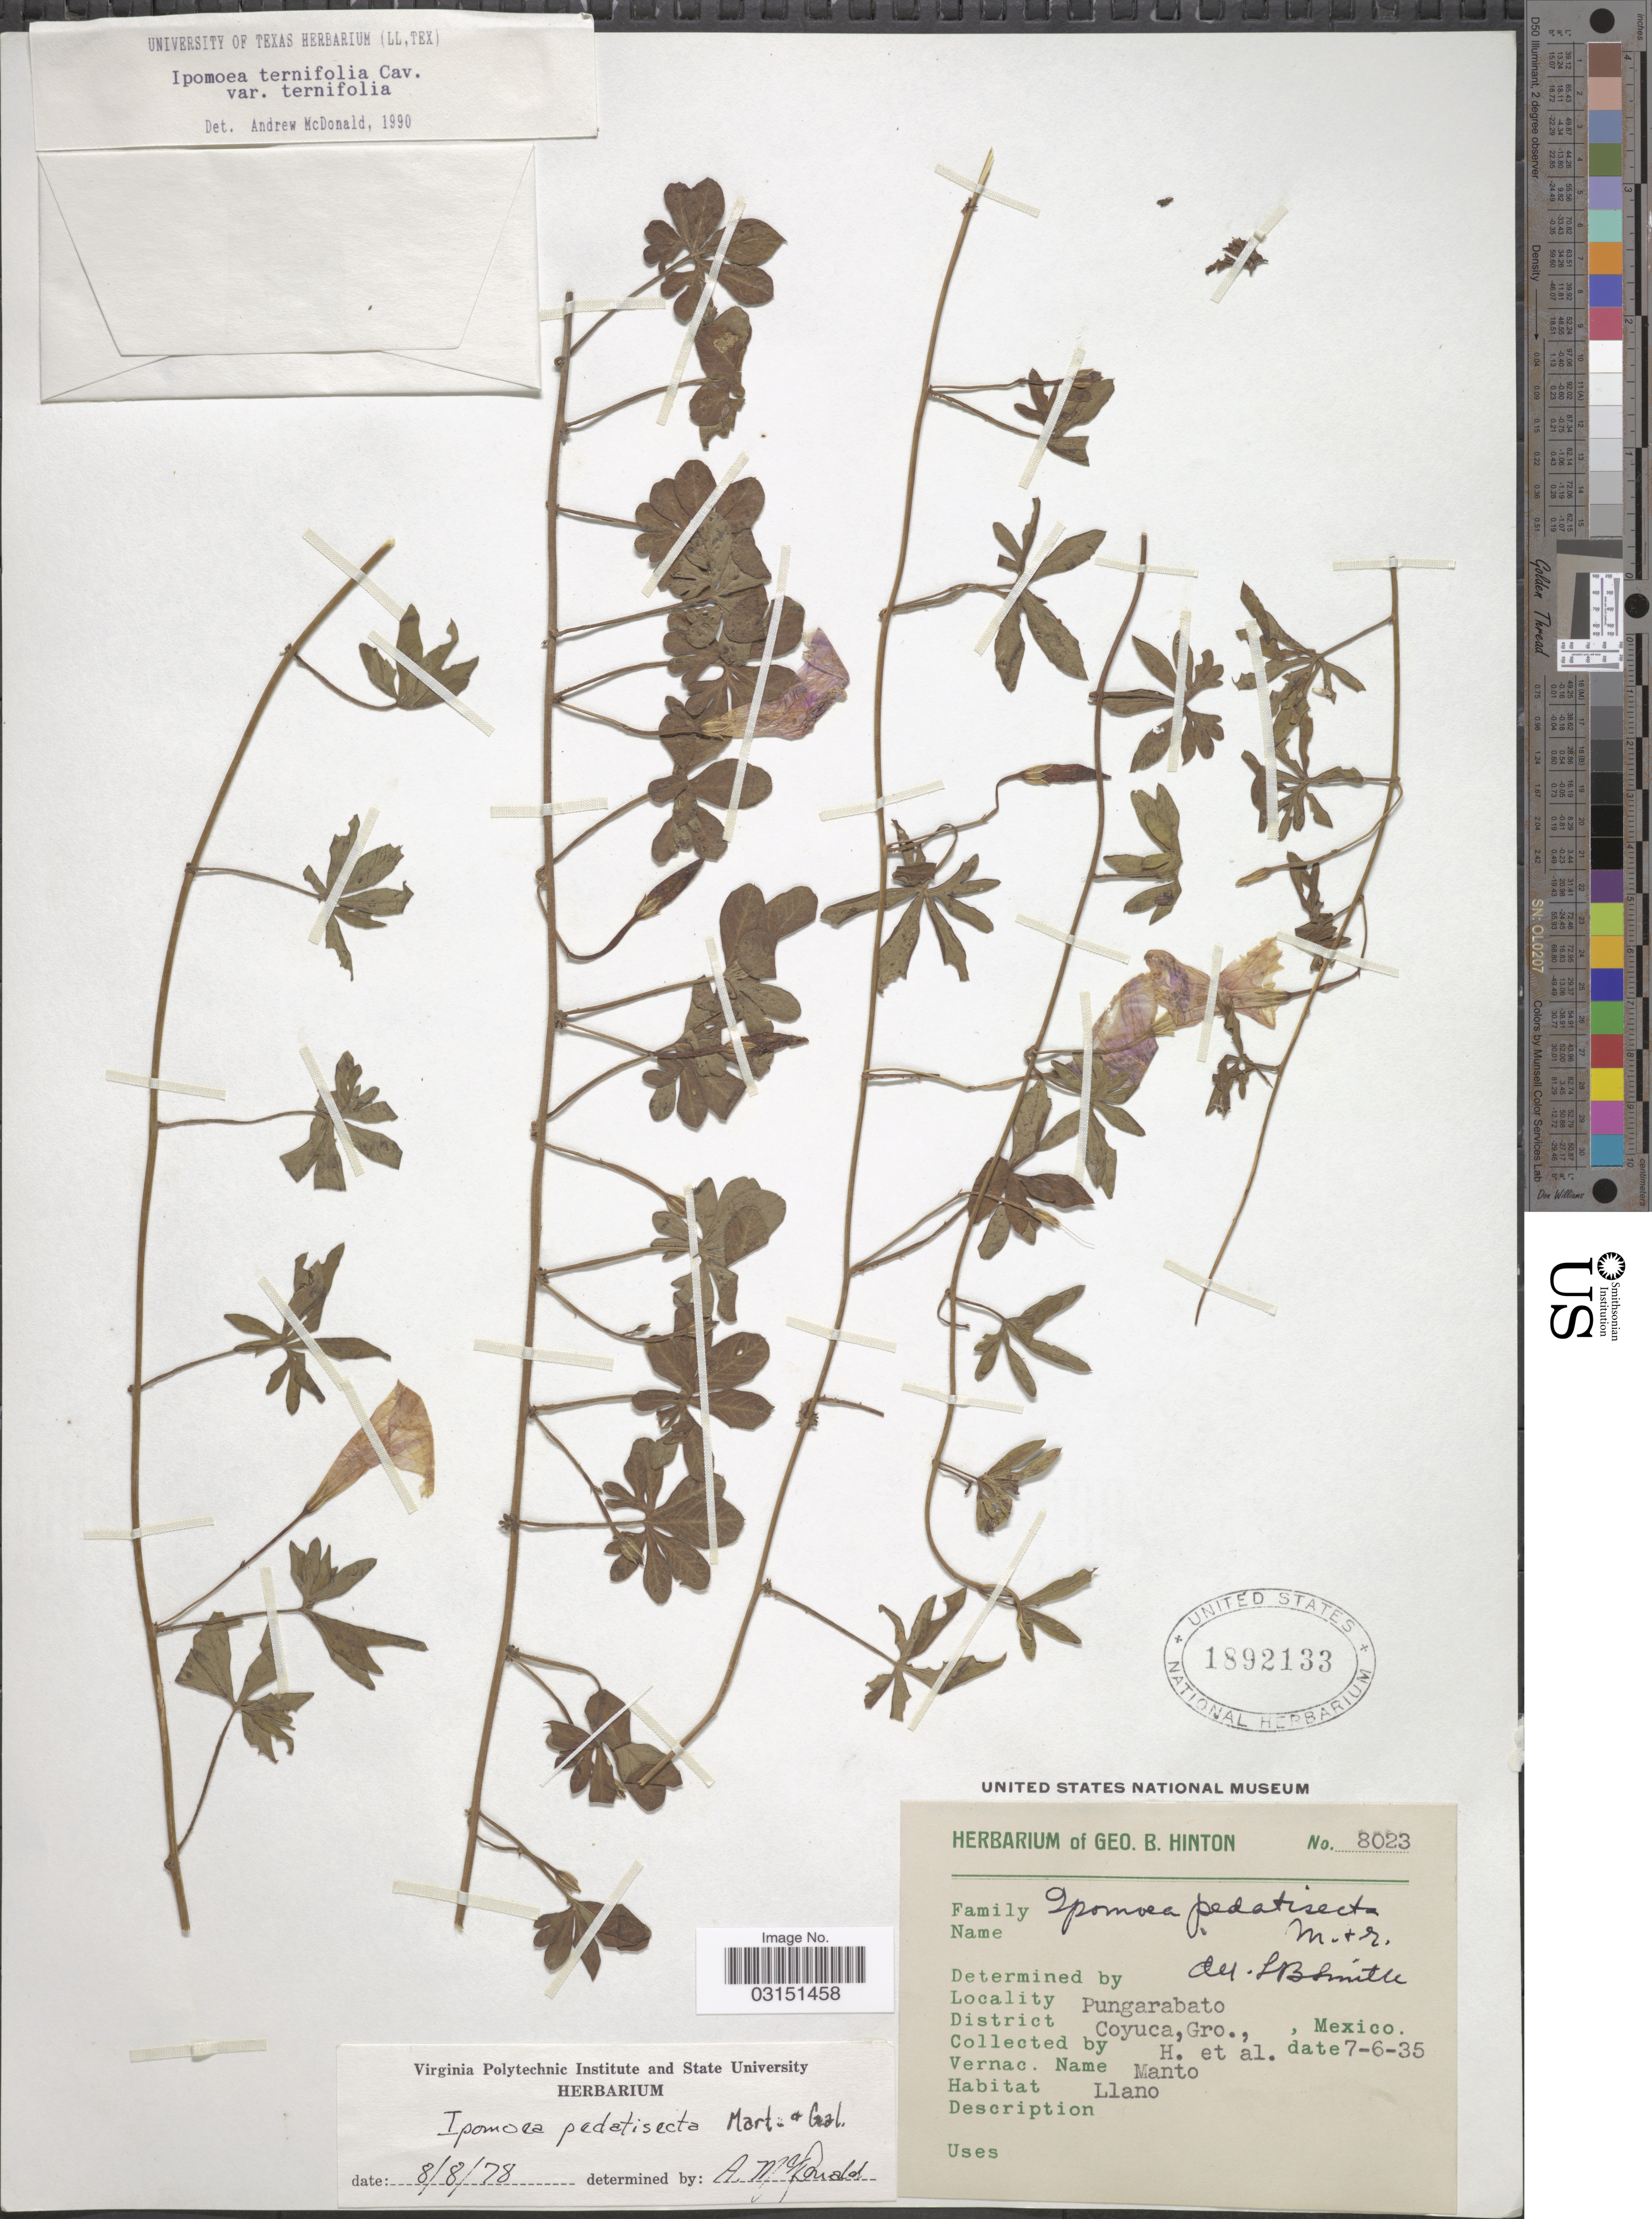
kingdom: Plantae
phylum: Tracheophyta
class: Magnoliopsida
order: Solanales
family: Convolvulaceae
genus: Ipomoea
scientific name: Ipomoea ternifolia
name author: Cav.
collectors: G. B. Hinton & et al.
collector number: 8023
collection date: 1935-06-07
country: Mexico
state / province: Guerrero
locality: Pungarabato. District Coyuca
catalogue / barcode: US 1892133